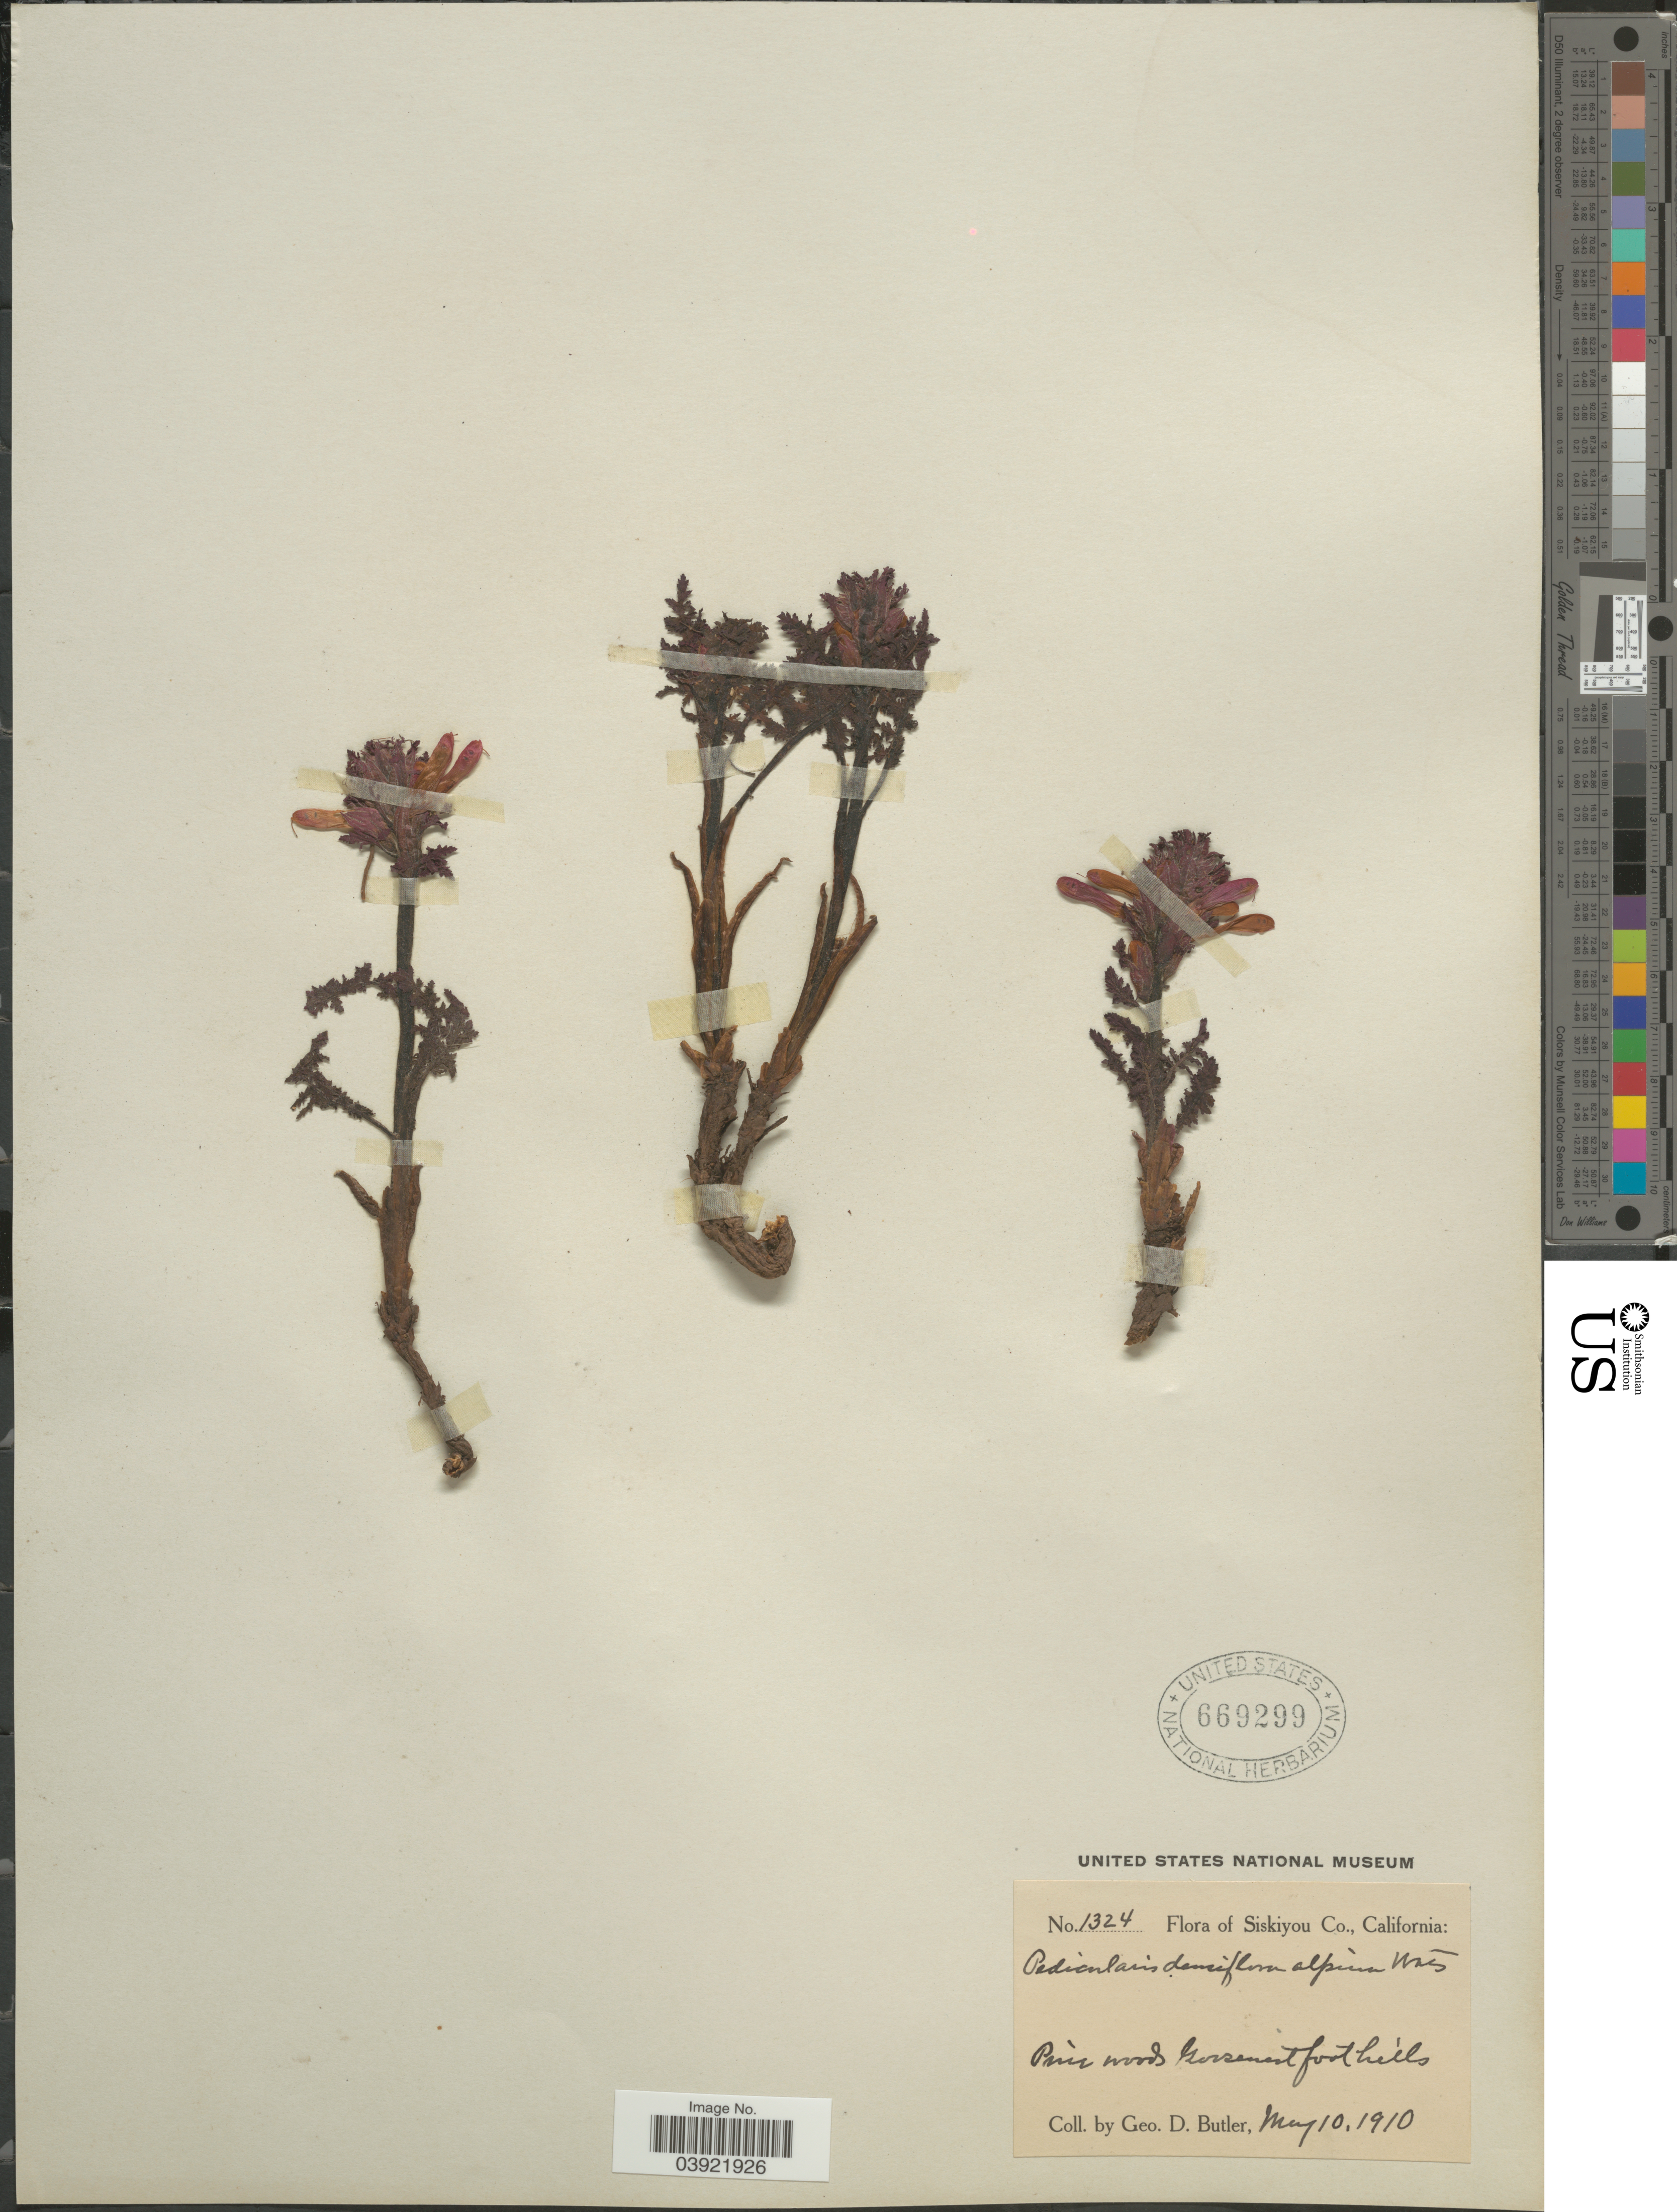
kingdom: Plantae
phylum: Tracheophyta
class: Magnoliopsida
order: Lamiales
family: Orobanchaceae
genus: Pedicularis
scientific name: Pedicularis densiflora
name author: Benth.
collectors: G. D. Butler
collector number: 1324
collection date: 1910-05-10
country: United States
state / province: California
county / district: Siskiyou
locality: Sisikiyou Co. Pine woods Goosenest foot hills.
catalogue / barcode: US 669299